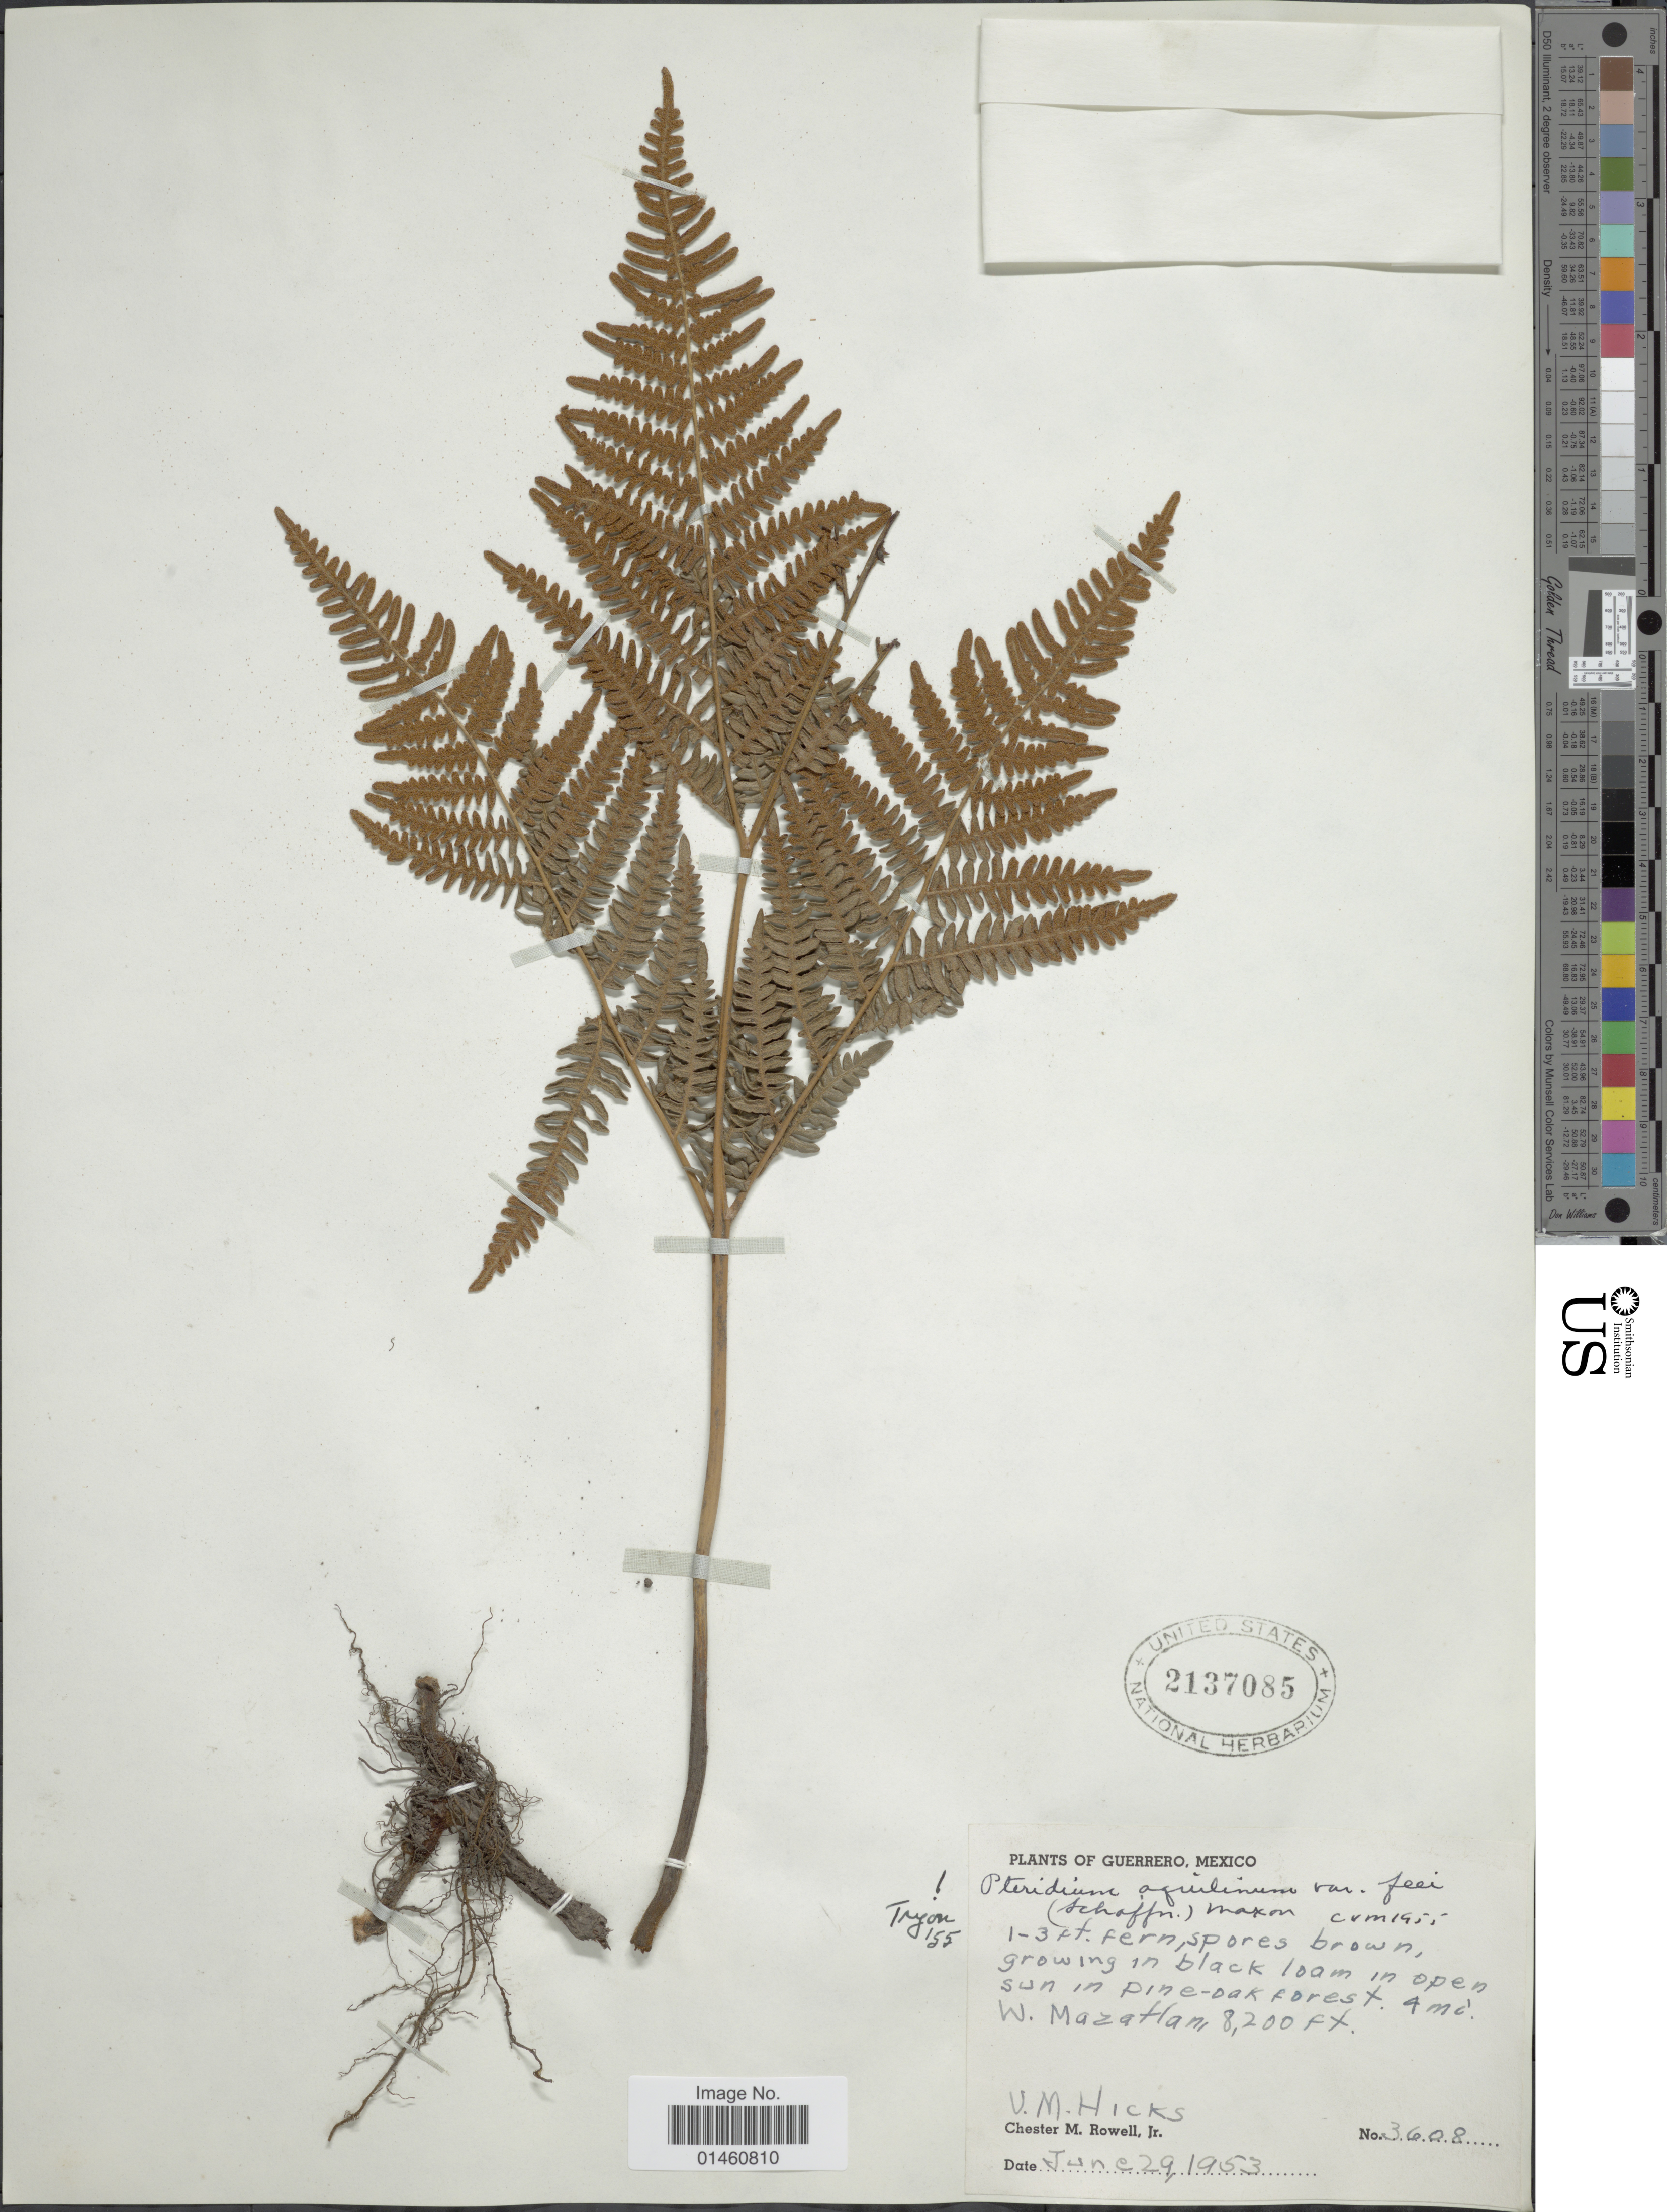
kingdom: Plantae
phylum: Tracheophyta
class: Polypodiopsida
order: Polypodiales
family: Dennstaedtiaceae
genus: Pteridium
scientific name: Pteridium aquilinum var. feei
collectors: V. Hicks & C. M. Rowell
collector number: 3608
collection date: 1953-06-29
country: Mexico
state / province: Guerrero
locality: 4 mi. W. Mazattani.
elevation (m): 2499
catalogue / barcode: US 2137085